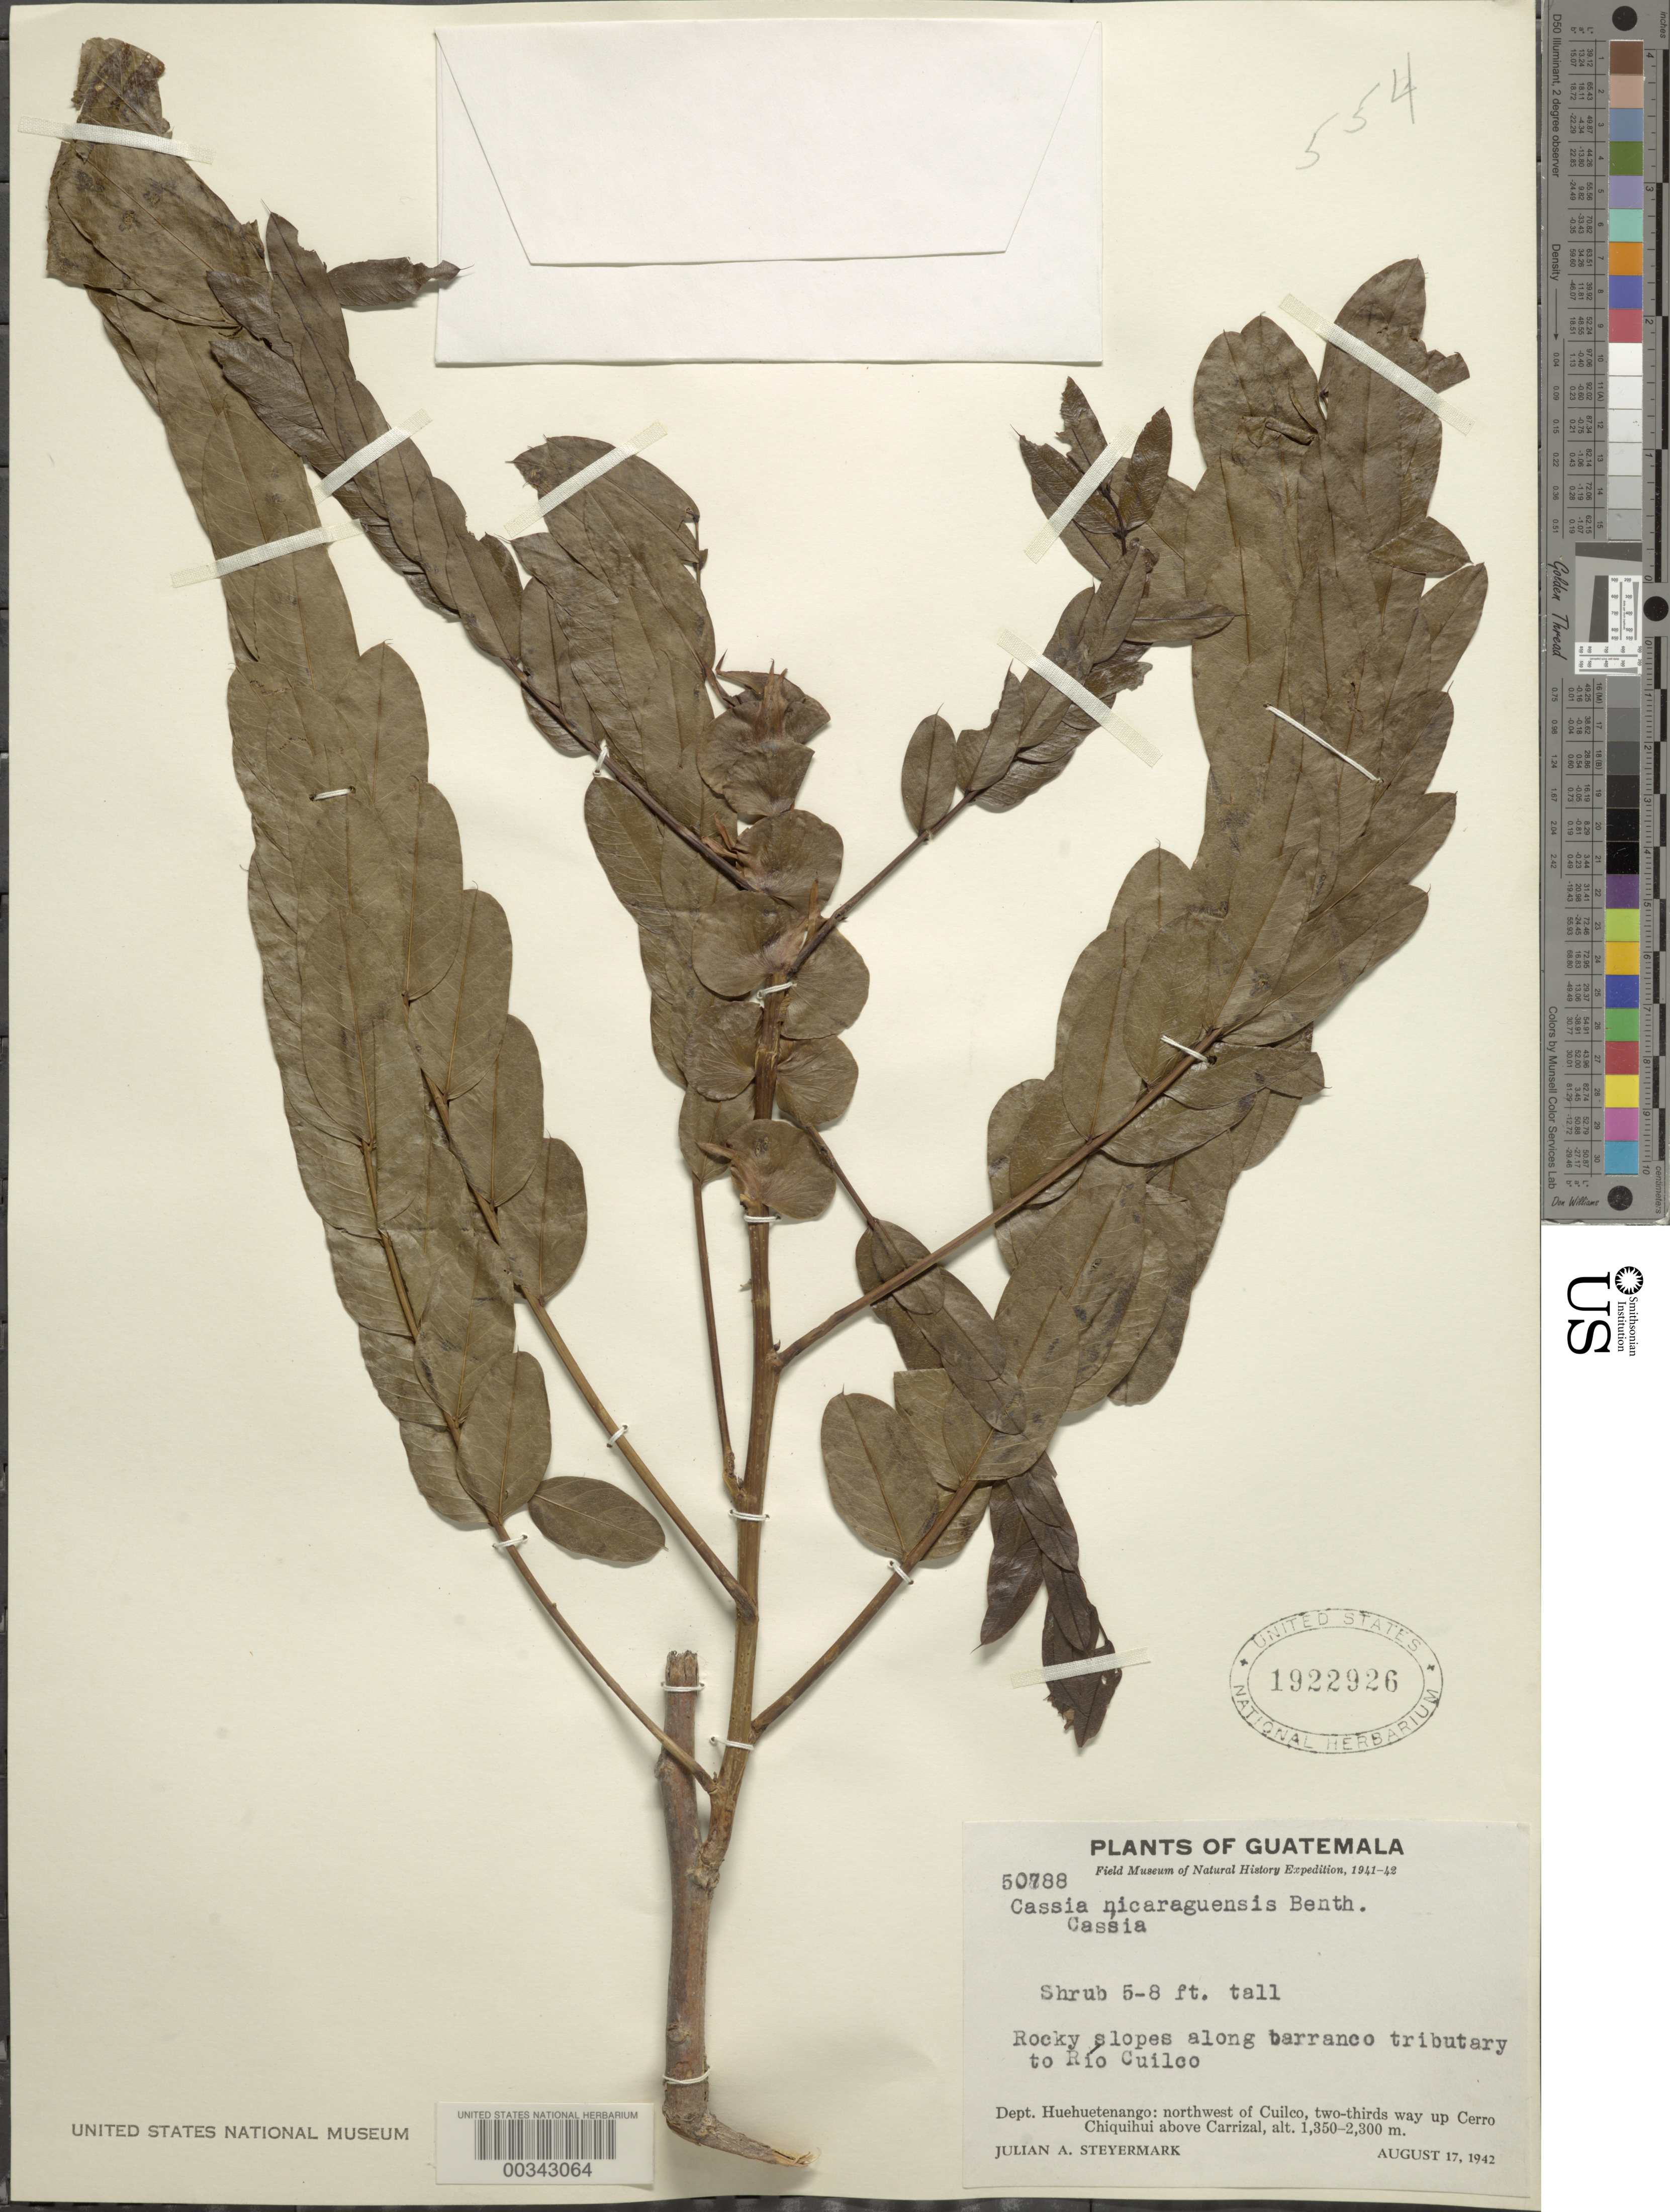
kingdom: Plantae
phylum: Tracheophyta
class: Magnoliopsida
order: Fabales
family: Fabaceae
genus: Senna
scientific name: Senna nicaraguensis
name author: (Benth.) H.S. Irwin & Barneby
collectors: J. Steyermark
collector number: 50788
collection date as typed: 17 Aug 1942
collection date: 1942-08-17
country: Guatemala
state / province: Huehuetenango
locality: Along barranco tributary to Rio Cuilco, NW of Cuilco, two-thirds way up Cerro Chiquihui above Carrizal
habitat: Rocky slopes along barrano tributary to river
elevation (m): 1350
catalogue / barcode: US 1922926